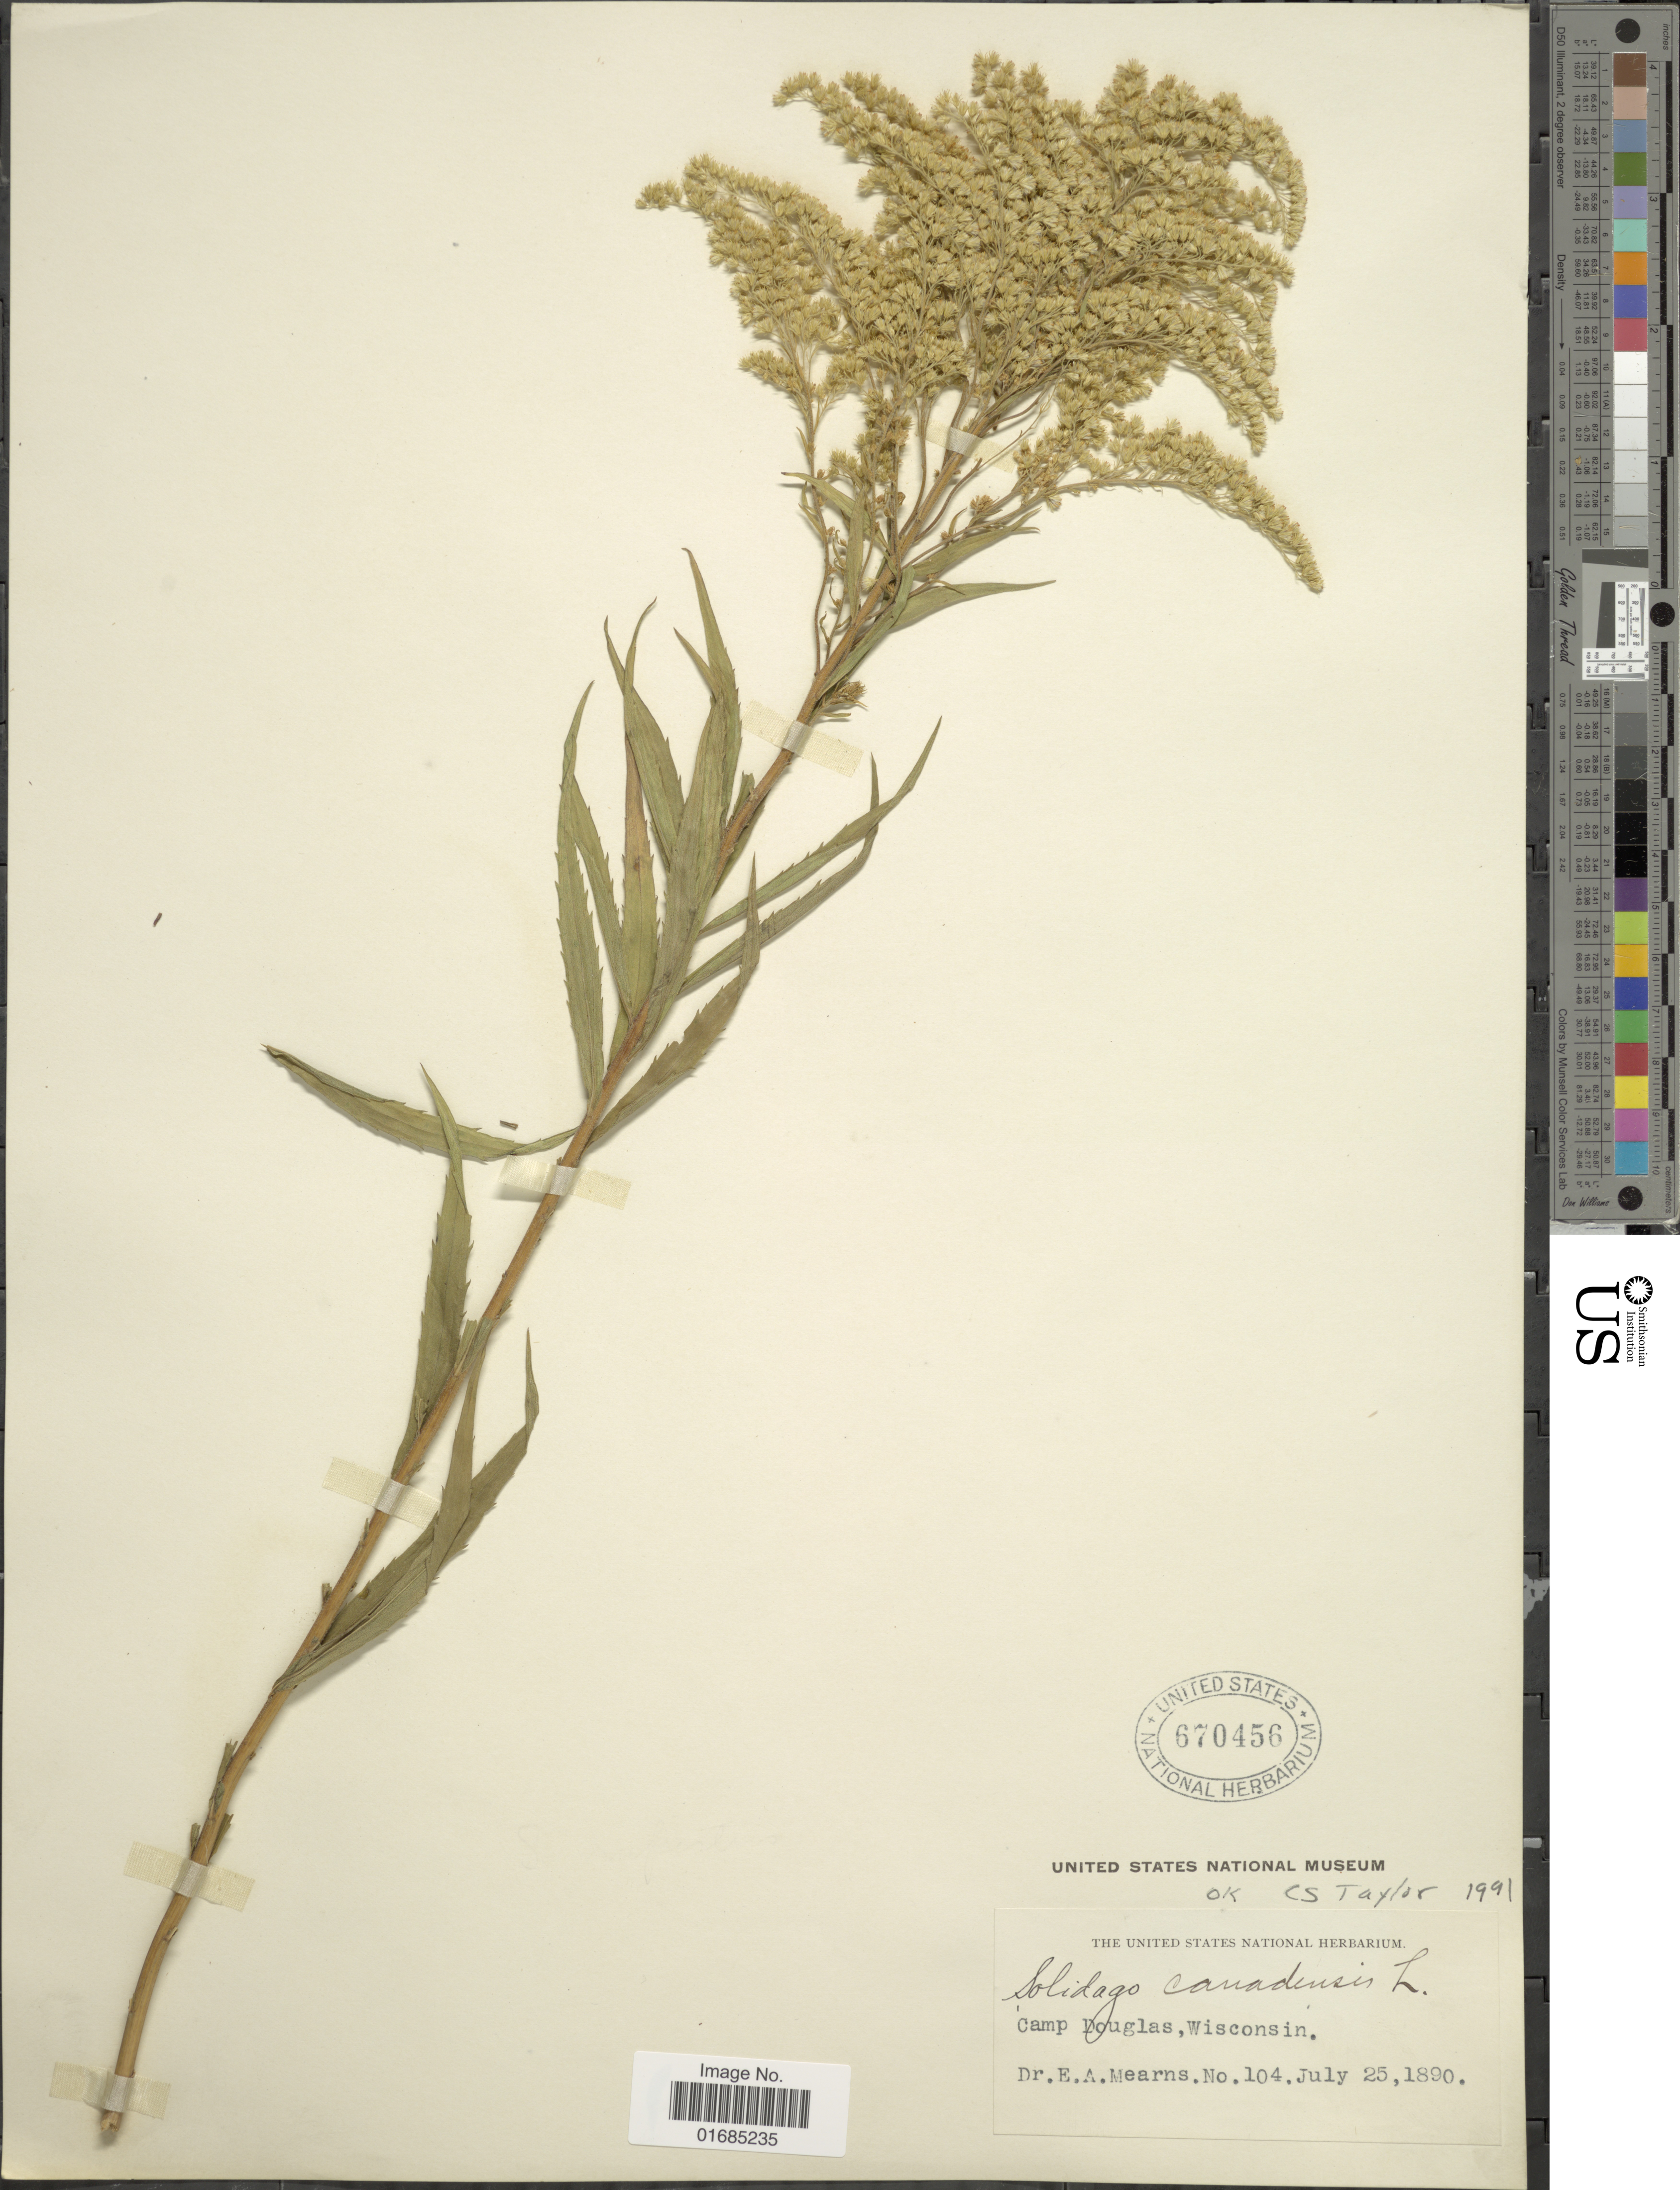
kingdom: Plantae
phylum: Tracheophyta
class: Magnoliopsida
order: Asterales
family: Asteraceae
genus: Solidago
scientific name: Solidago canadensis var. canadensis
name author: L.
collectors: E. A. Mearns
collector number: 104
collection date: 1890-07-25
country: United States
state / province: Wisconsin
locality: Camp Douglas, Wisconsin.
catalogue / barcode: US 670456